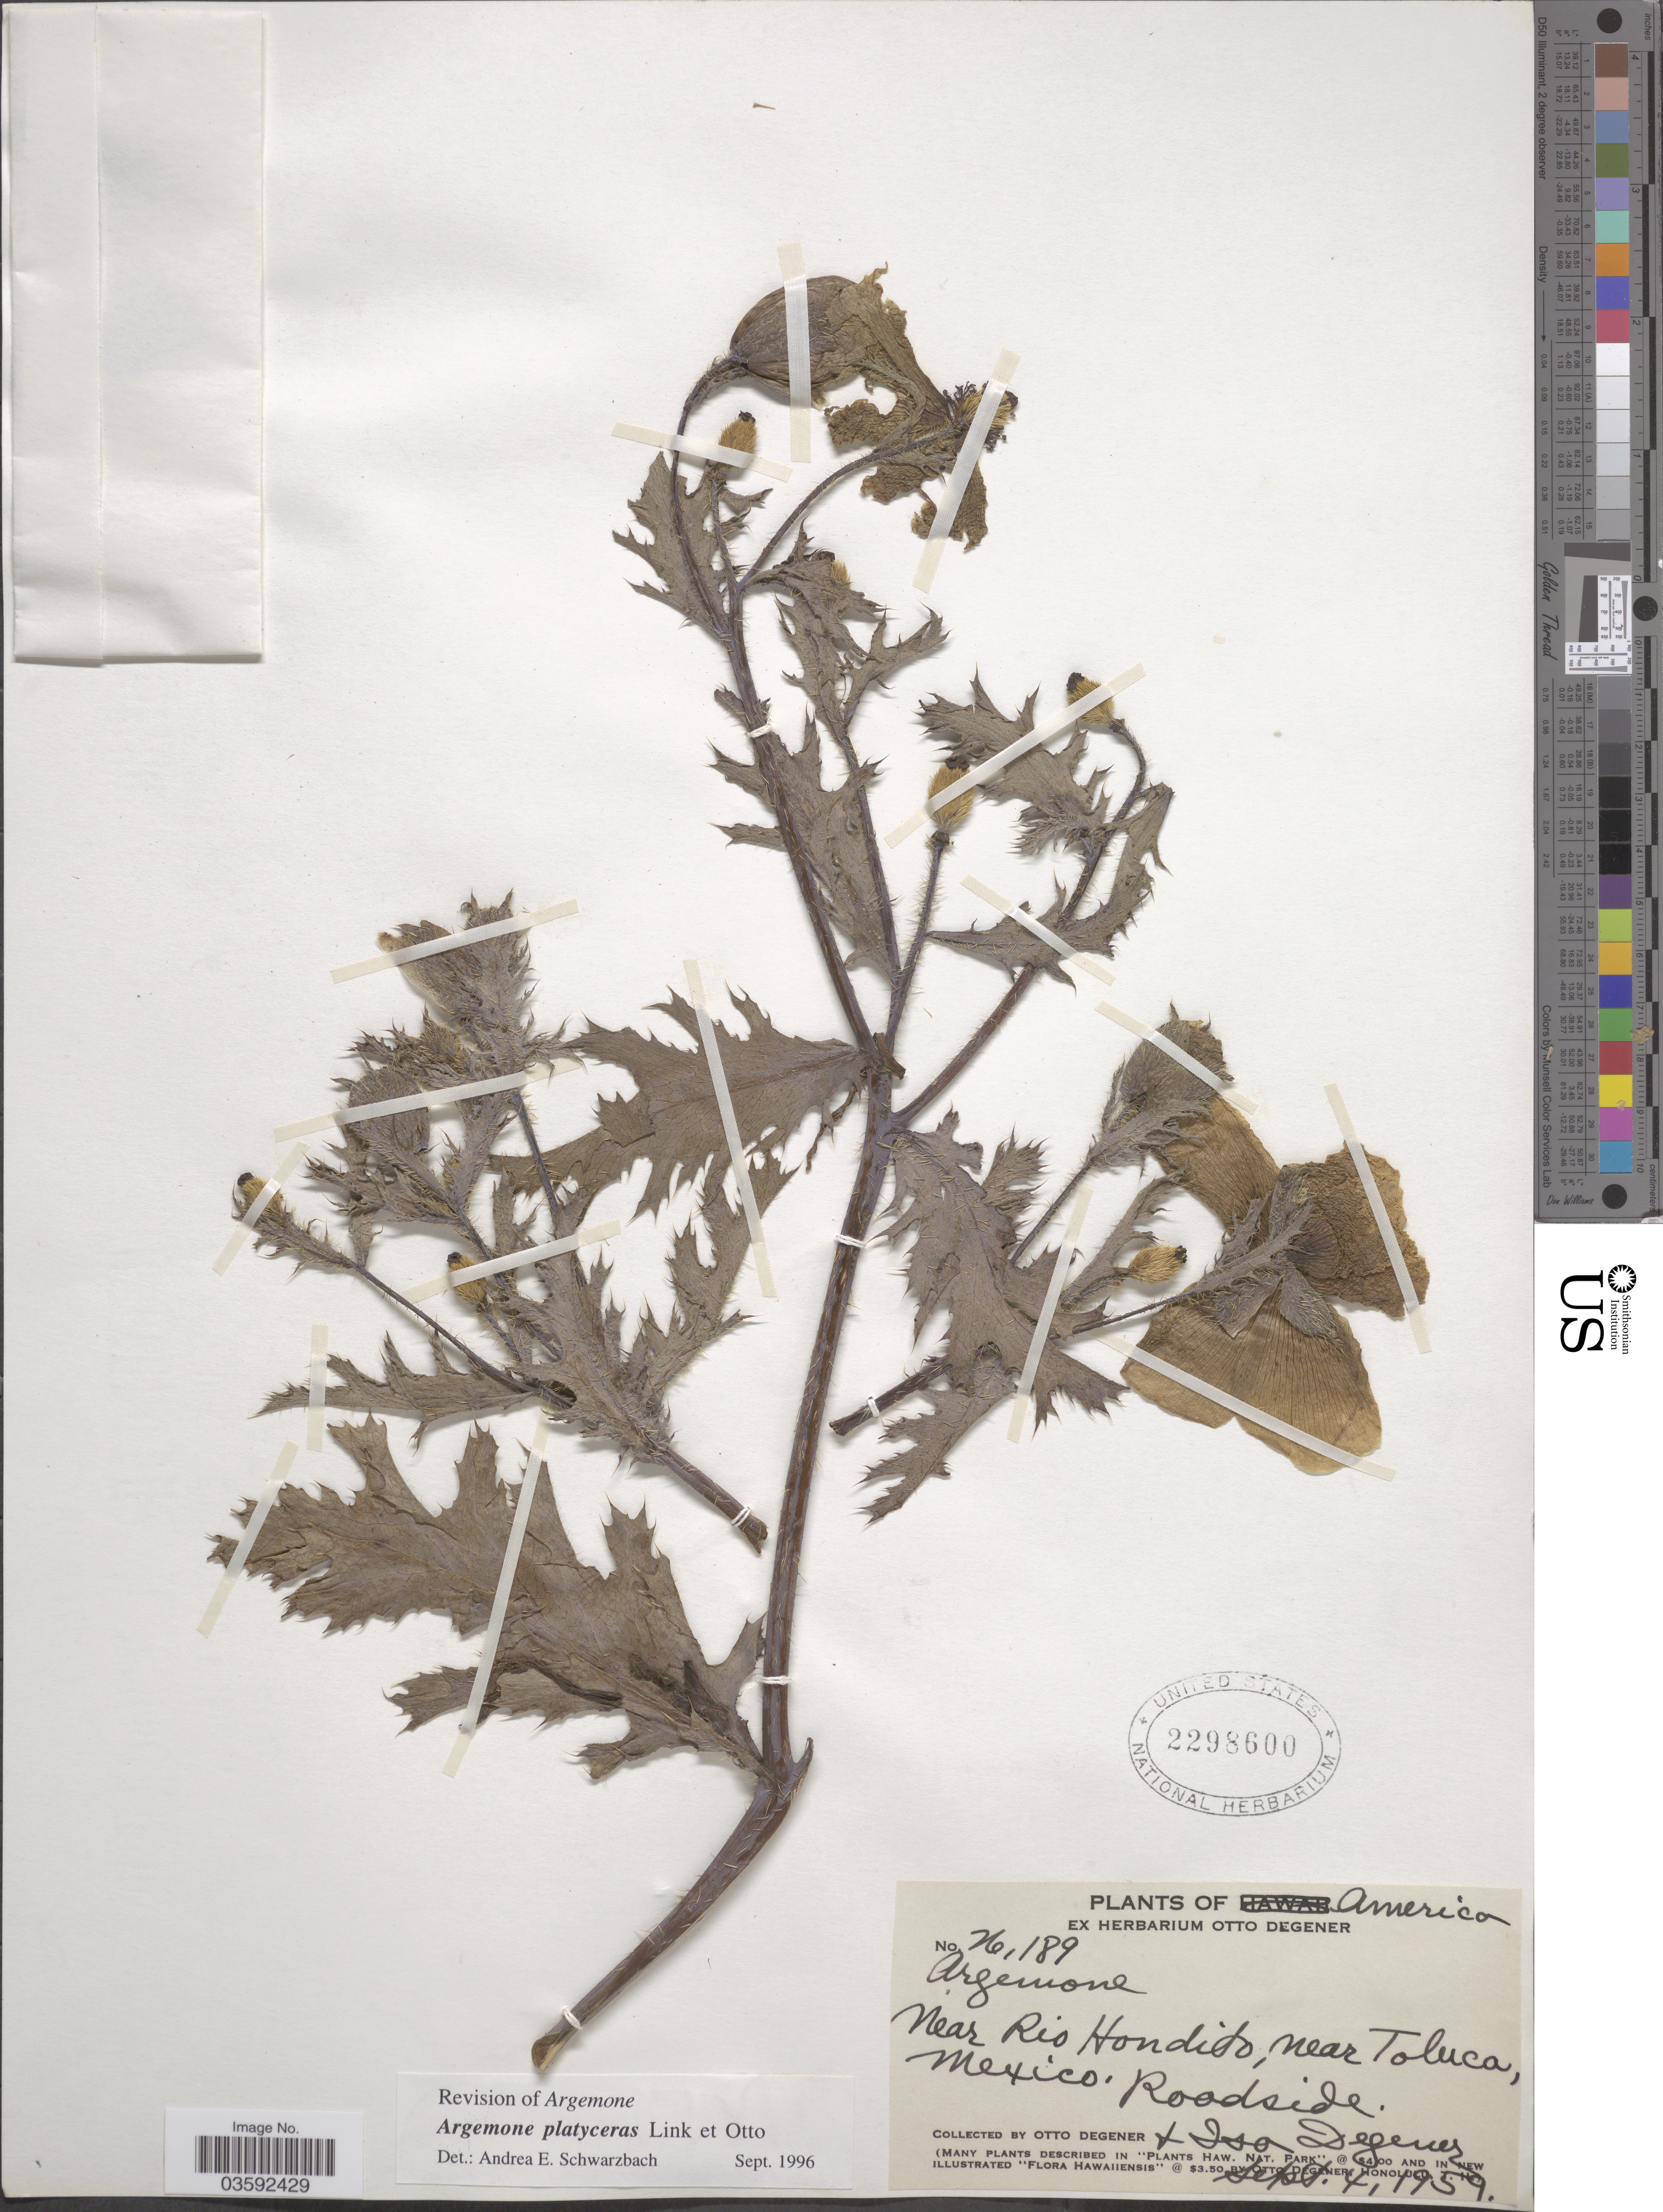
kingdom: Plantae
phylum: Tracheophyta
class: Magnoliopsida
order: Ranunculales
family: Papaveraceae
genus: Argemone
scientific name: Argemone platyceras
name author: Link & Otto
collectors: O. Degener & I. Degener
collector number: N189*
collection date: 1959-09-04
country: Mexico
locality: Near Rio Hondido, near Toluca.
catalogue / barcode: US 2298600